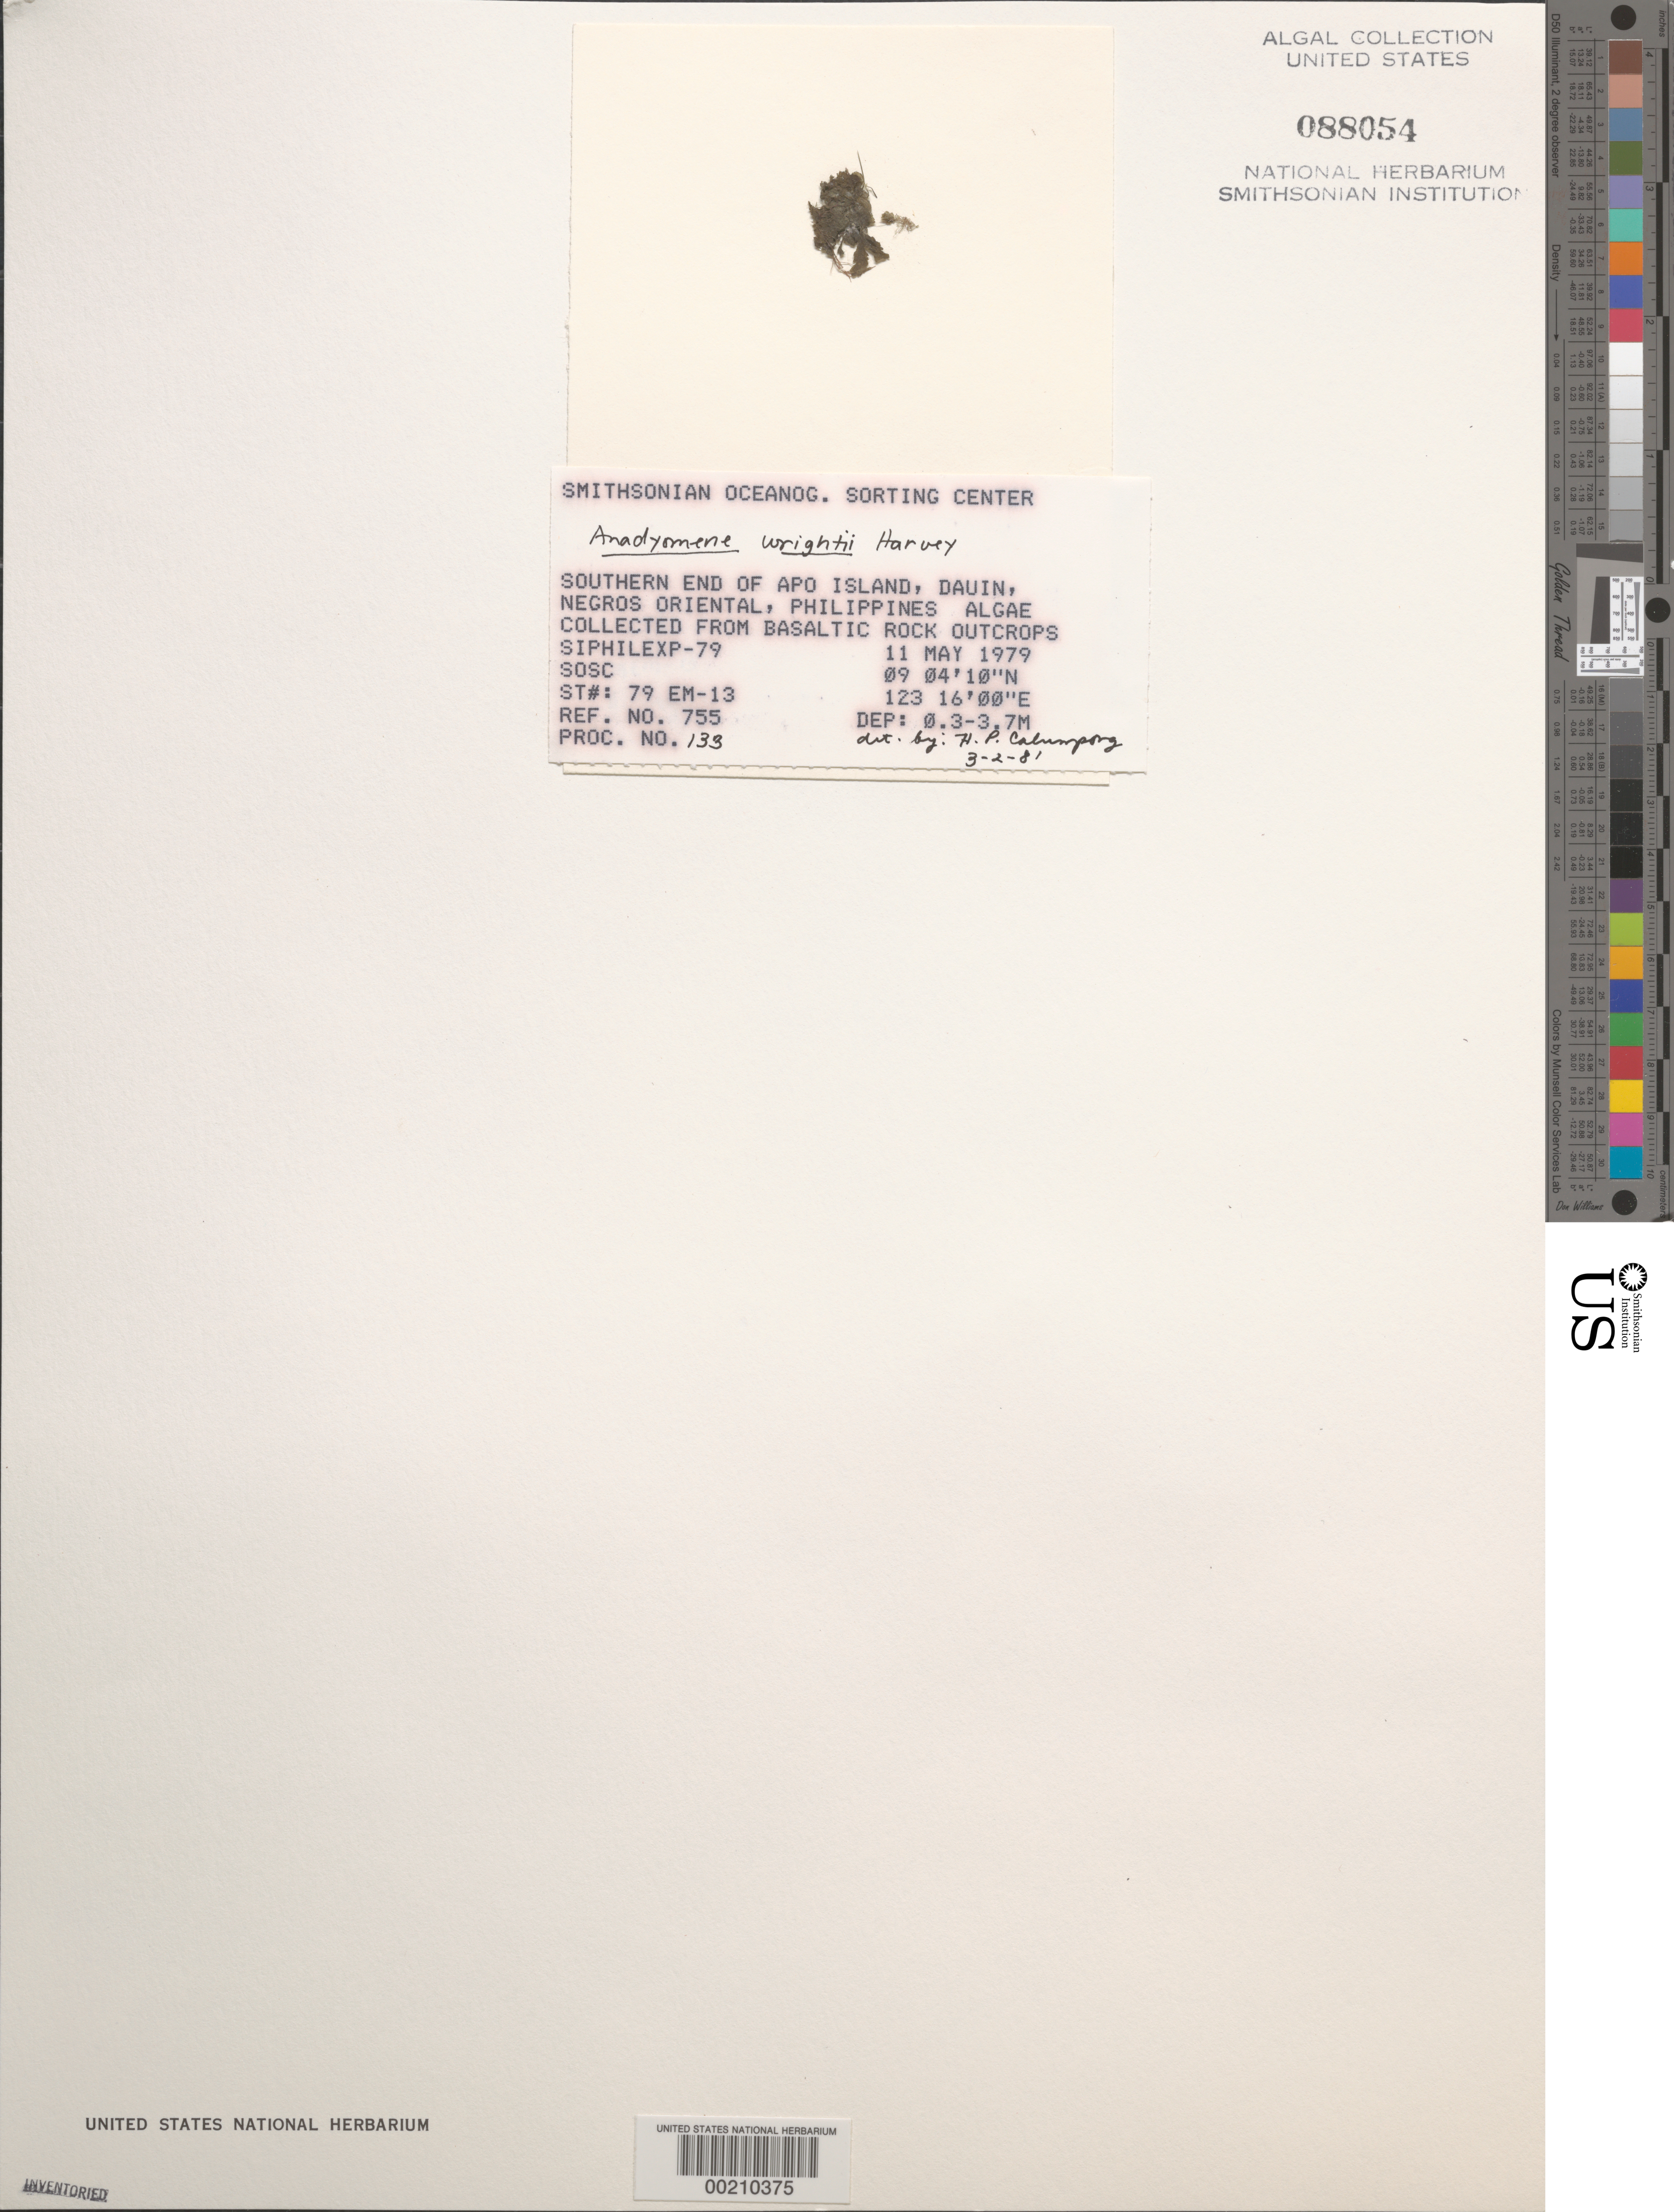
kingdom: Plantae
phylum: Chlorophyta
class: Ulvophyceae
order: Cladophorales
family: Anadyomenaceae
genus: Anadyomene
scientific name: Anadyomene wrightii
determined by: Calumpong, H. P.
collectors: SOSC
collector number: Station 79 Em-13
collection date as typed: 11 May 1979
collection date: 1979-05-11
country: Philippines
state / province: Central Visayas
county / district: Negros Oriental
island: Negros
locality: Apo Island, Dauin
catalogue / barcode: US 88054